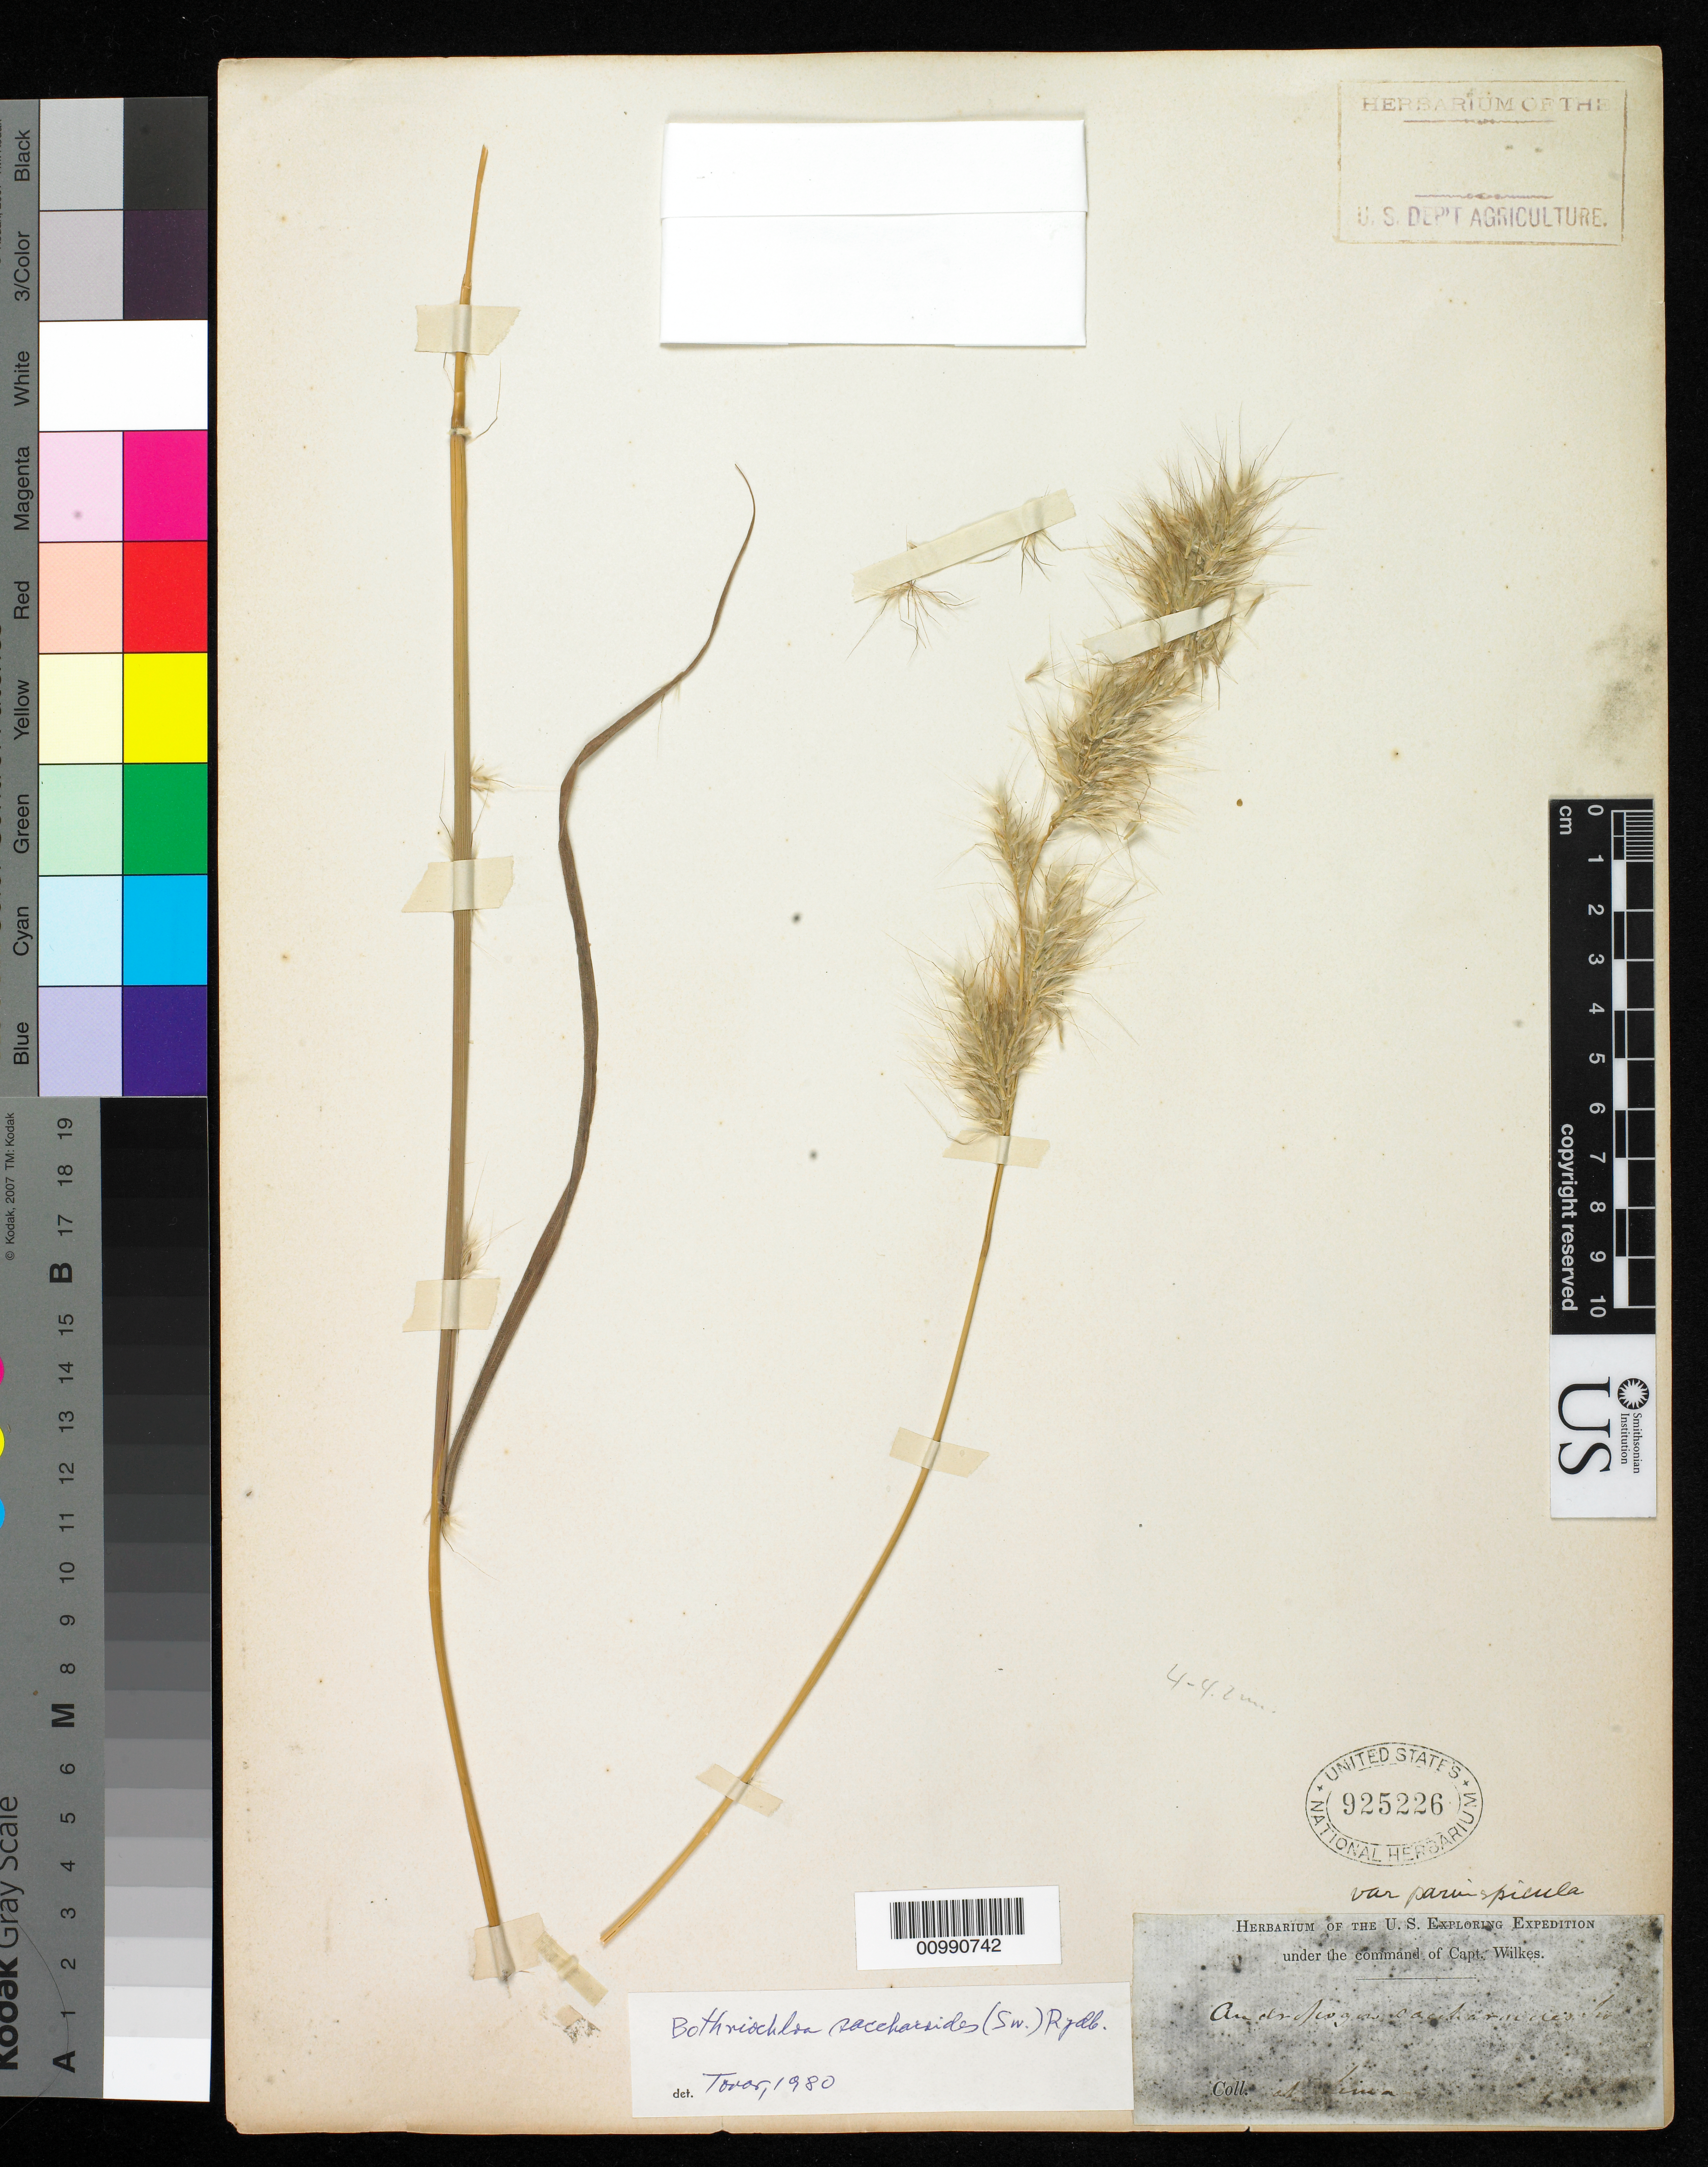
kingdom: Plantae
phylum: Tracheophyta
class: Liliopsida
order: Poales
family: Poaceae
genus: Bothriochloa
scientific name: Bothriochloa saccharoides var. parvispicula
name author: (Hitchc.) Tovar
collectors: Wilkes Explor. Exped.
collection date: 1838/1842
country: Peru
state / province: Lima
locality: A. Lima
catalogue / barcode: US 925226